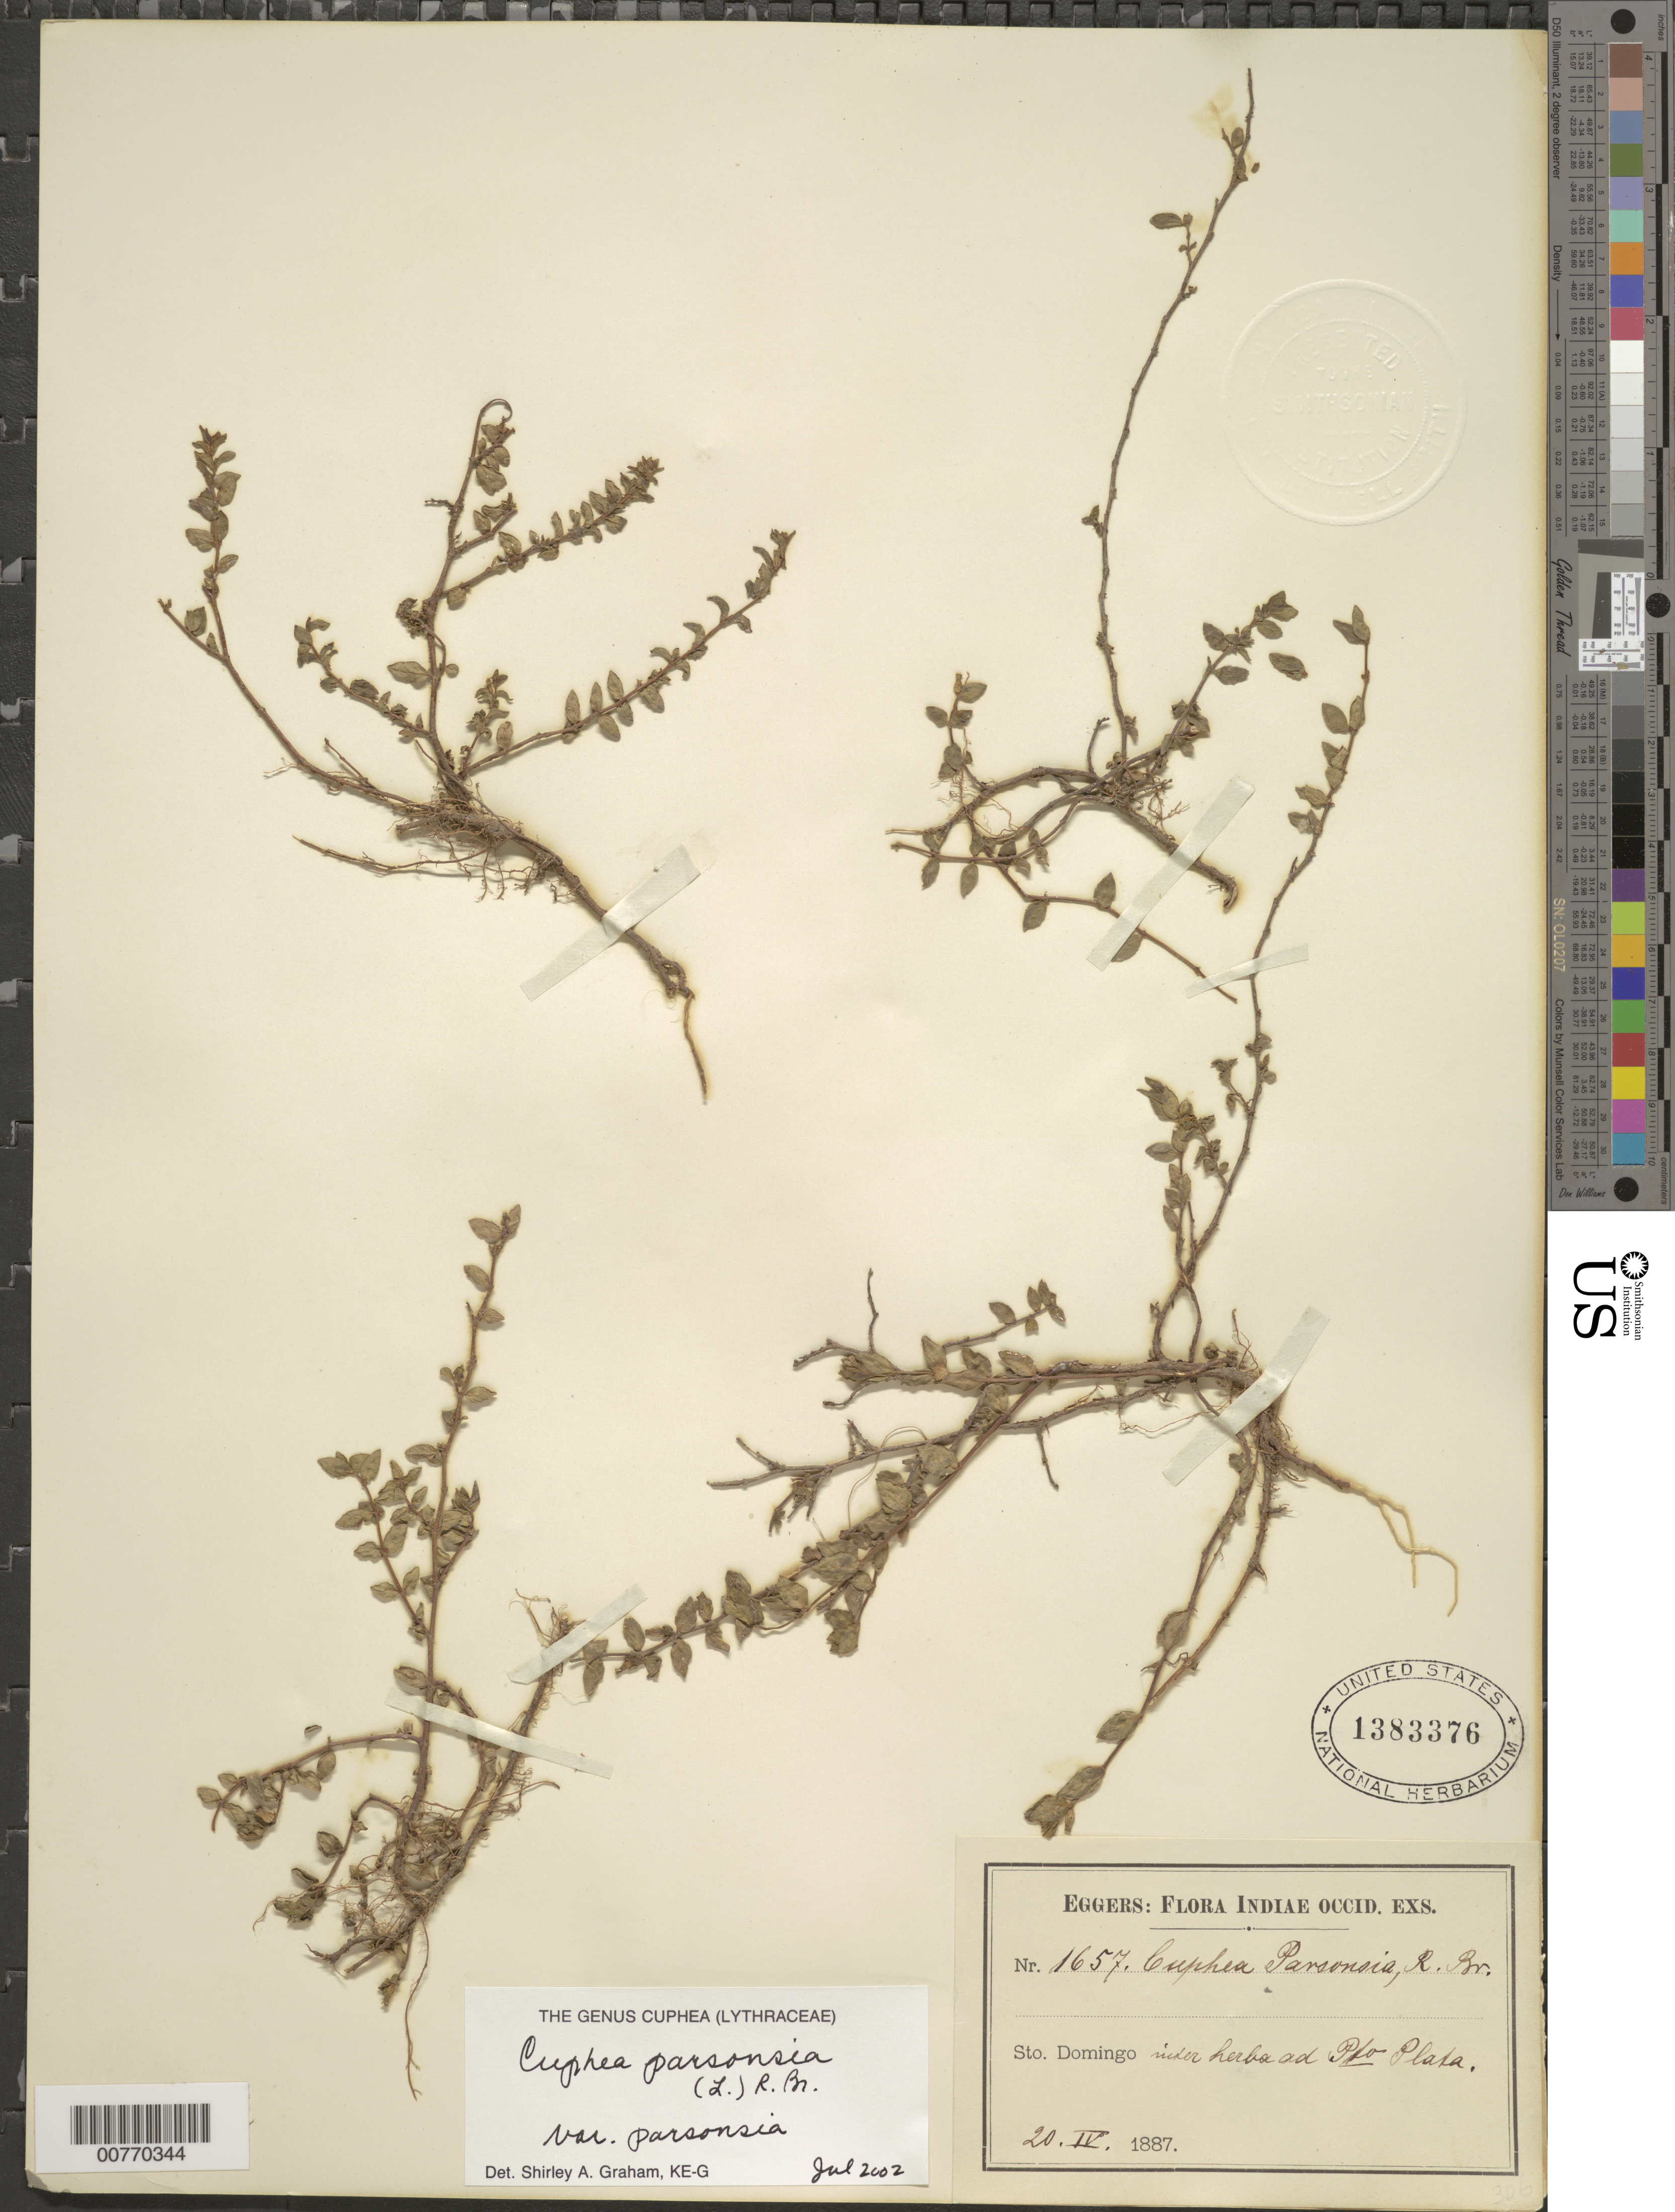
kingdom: Plantae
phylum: Tracheophyta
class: Magnoliopsida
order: Myrtales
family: Lythraceae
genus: Cuphea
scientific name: Cuphea parsonsia var. parsonsia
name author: (L.) R. Br. ex Steud.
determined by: Graham, Shirley Ann Tousch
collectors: H. F. A. von Eggers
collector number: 1657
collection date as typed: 20 Apr 1887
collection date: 1887-04-20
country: Dominican Republic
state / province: Puerto Plata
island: Hispaniola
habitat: Inter herba.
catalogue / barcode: US 1383376